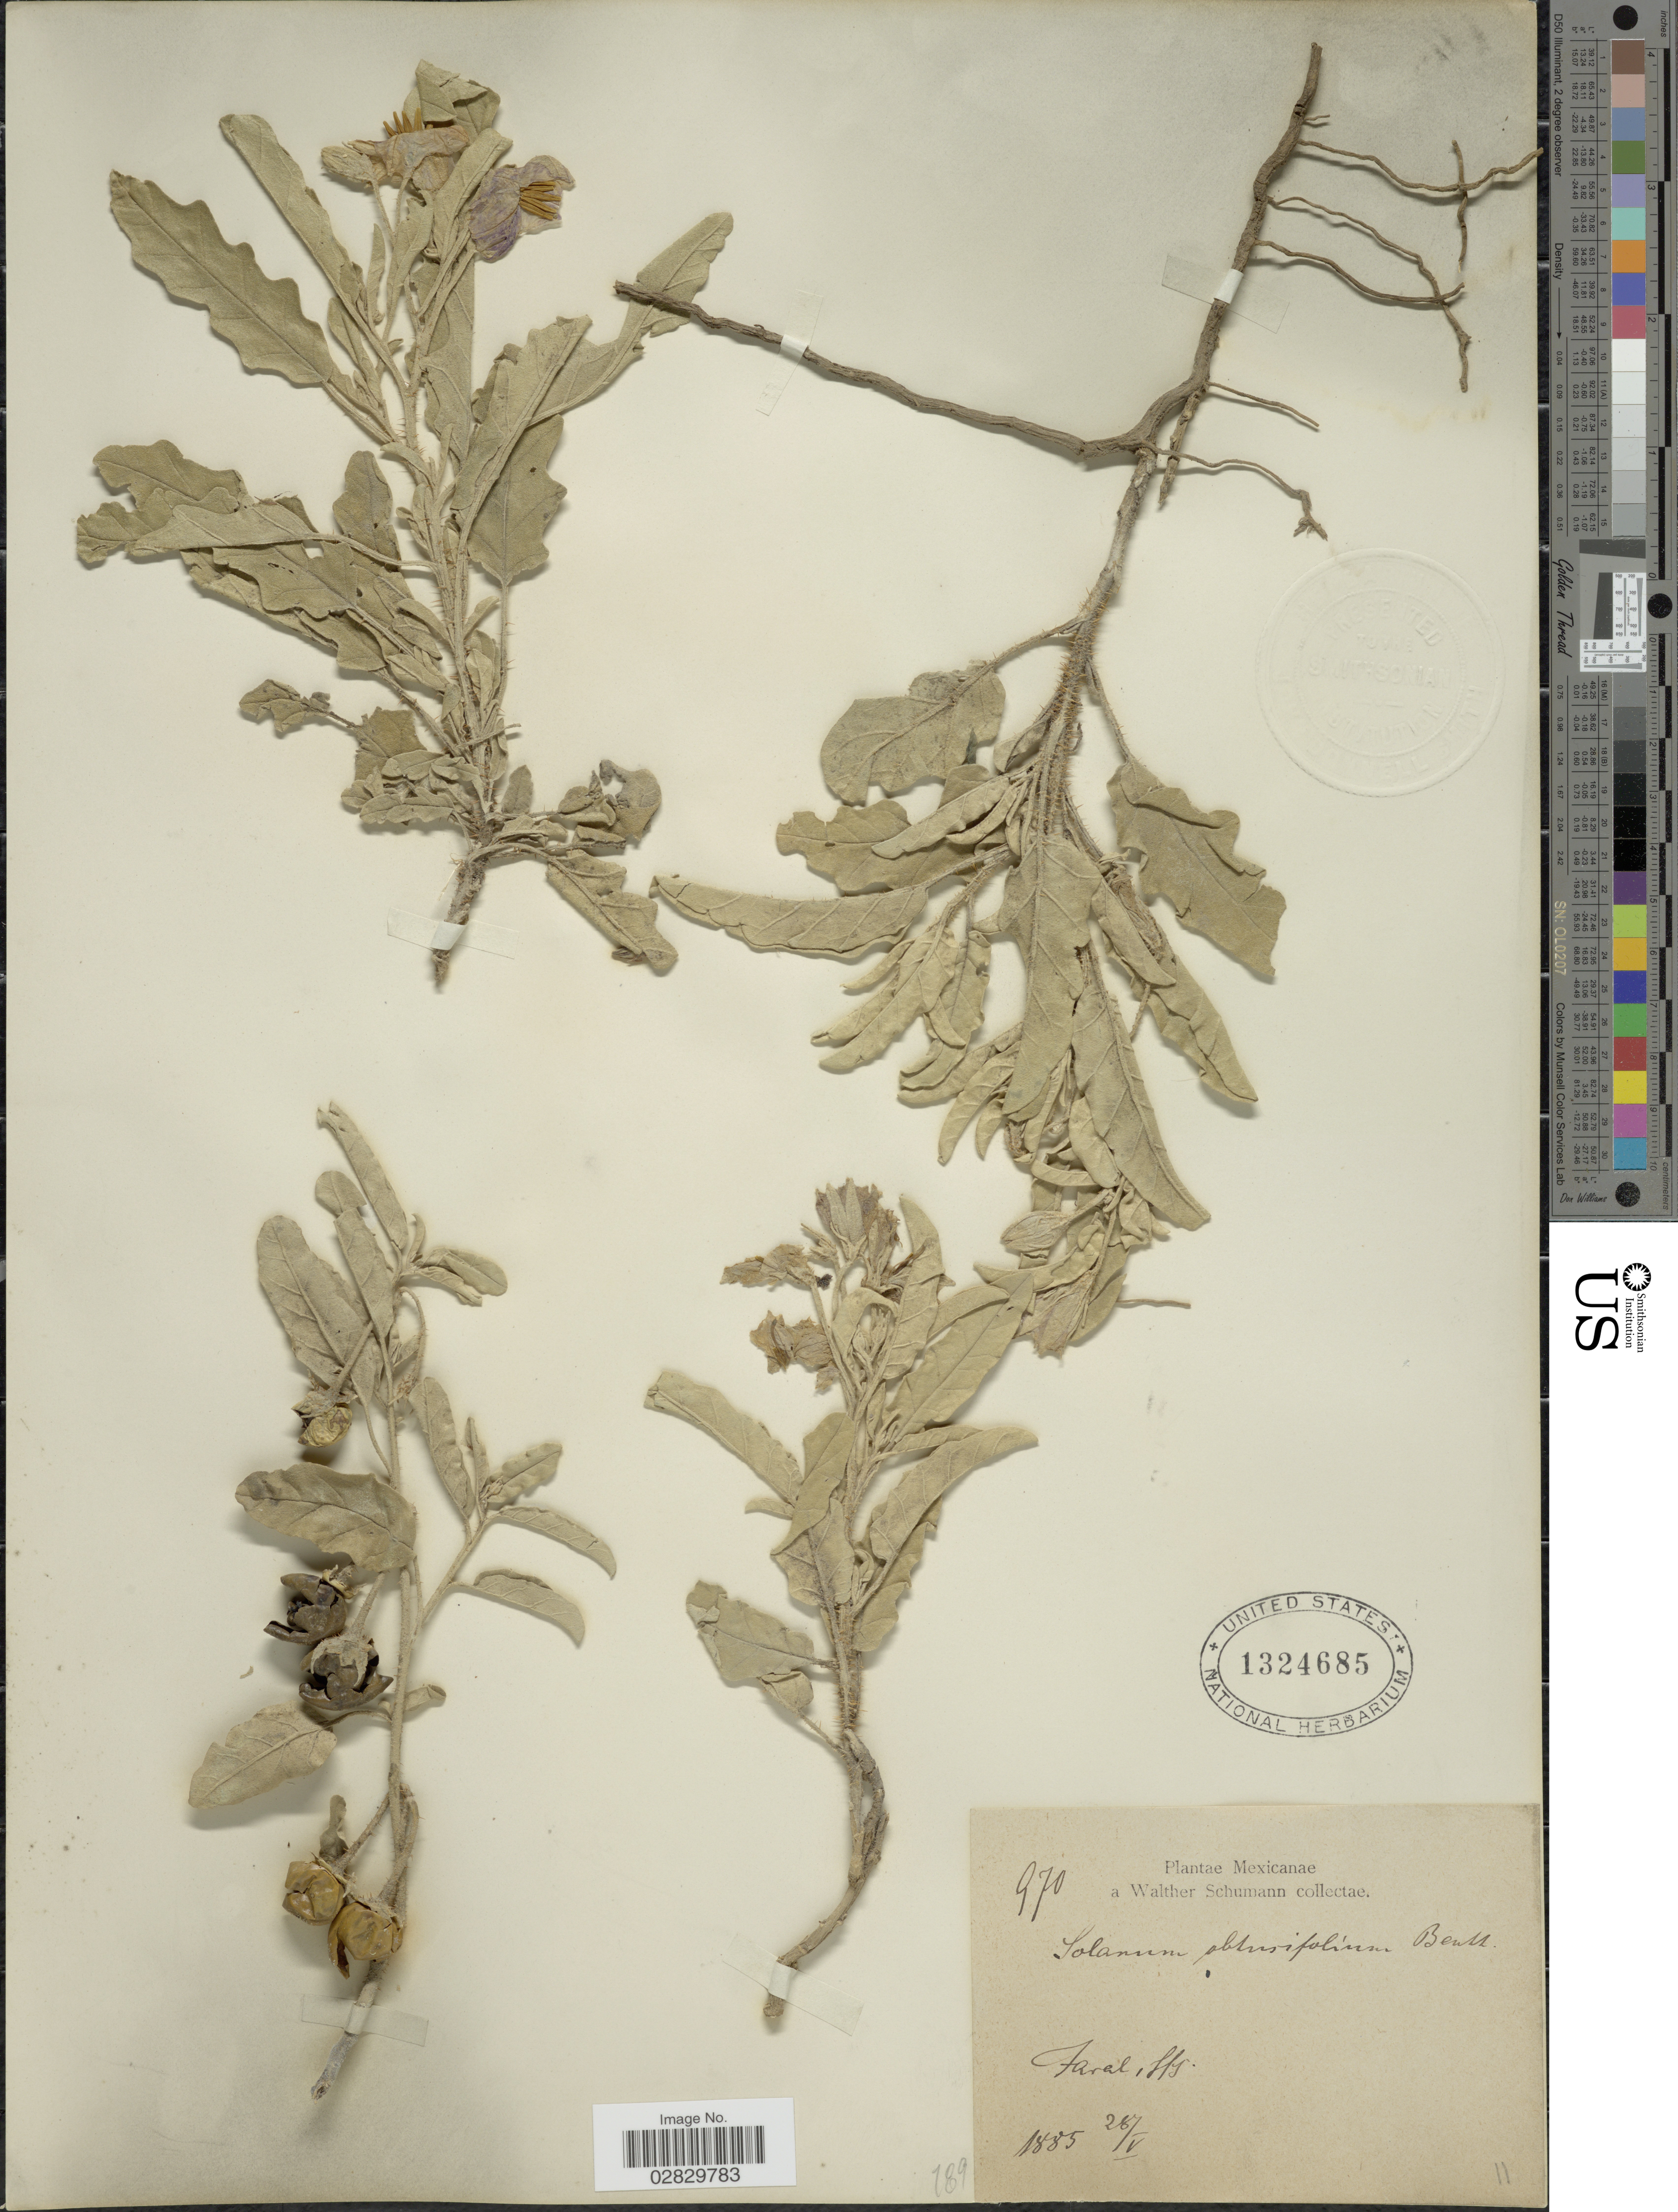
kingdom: Plantae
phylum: Tracheophyta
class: Magnoliopsida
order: Solanales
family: Solanaceae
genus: Solanum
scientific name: Solanum elaeagnifolium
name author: Cav.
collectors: W. Schumann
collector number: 970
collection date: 1885-05-28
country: Mexico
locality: Faral, M.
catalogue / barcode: US 1324685